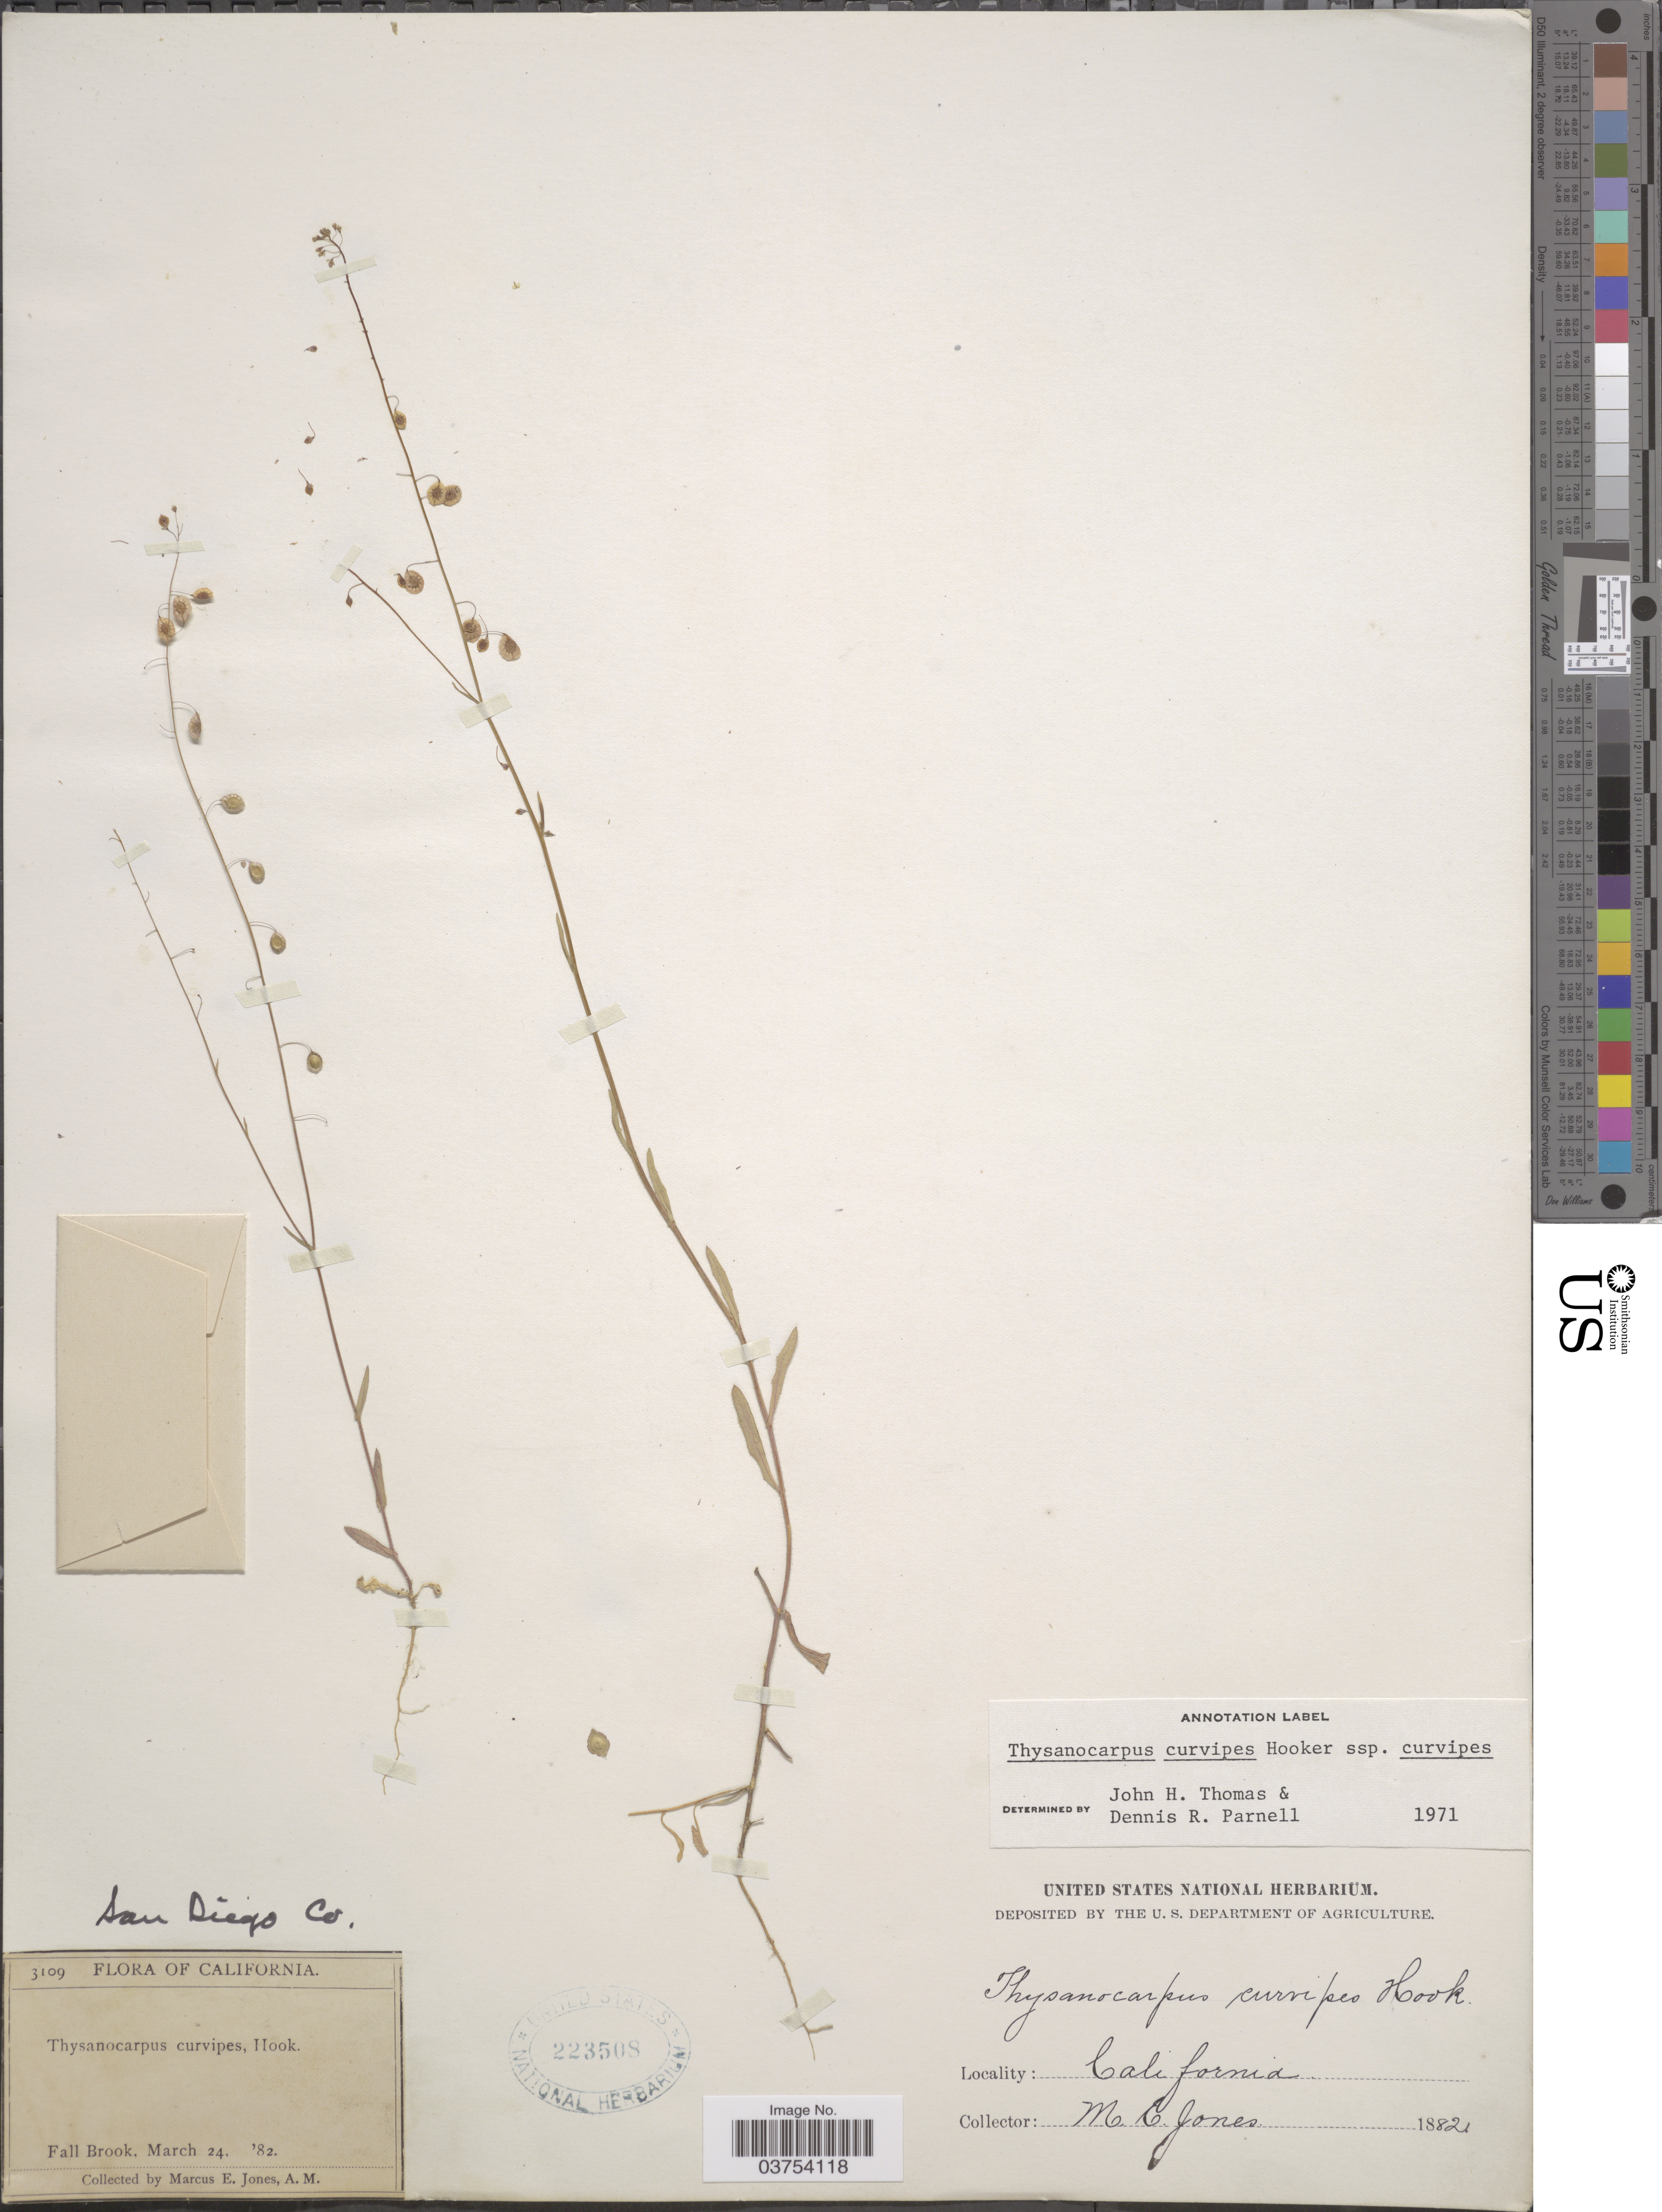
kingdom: Plantae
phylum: Tracheophyta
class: Magnoliopsida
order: Brassicales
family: Brassicaceae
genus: Thysanocarpus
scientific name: Thysanocarpus curvipes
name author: Hook.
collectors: M. E. Jones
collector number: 3109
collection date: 1882-03-24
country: United States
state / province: California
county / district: San Diego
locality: San Diego Co. Fall Brook.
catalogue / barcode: US 223508